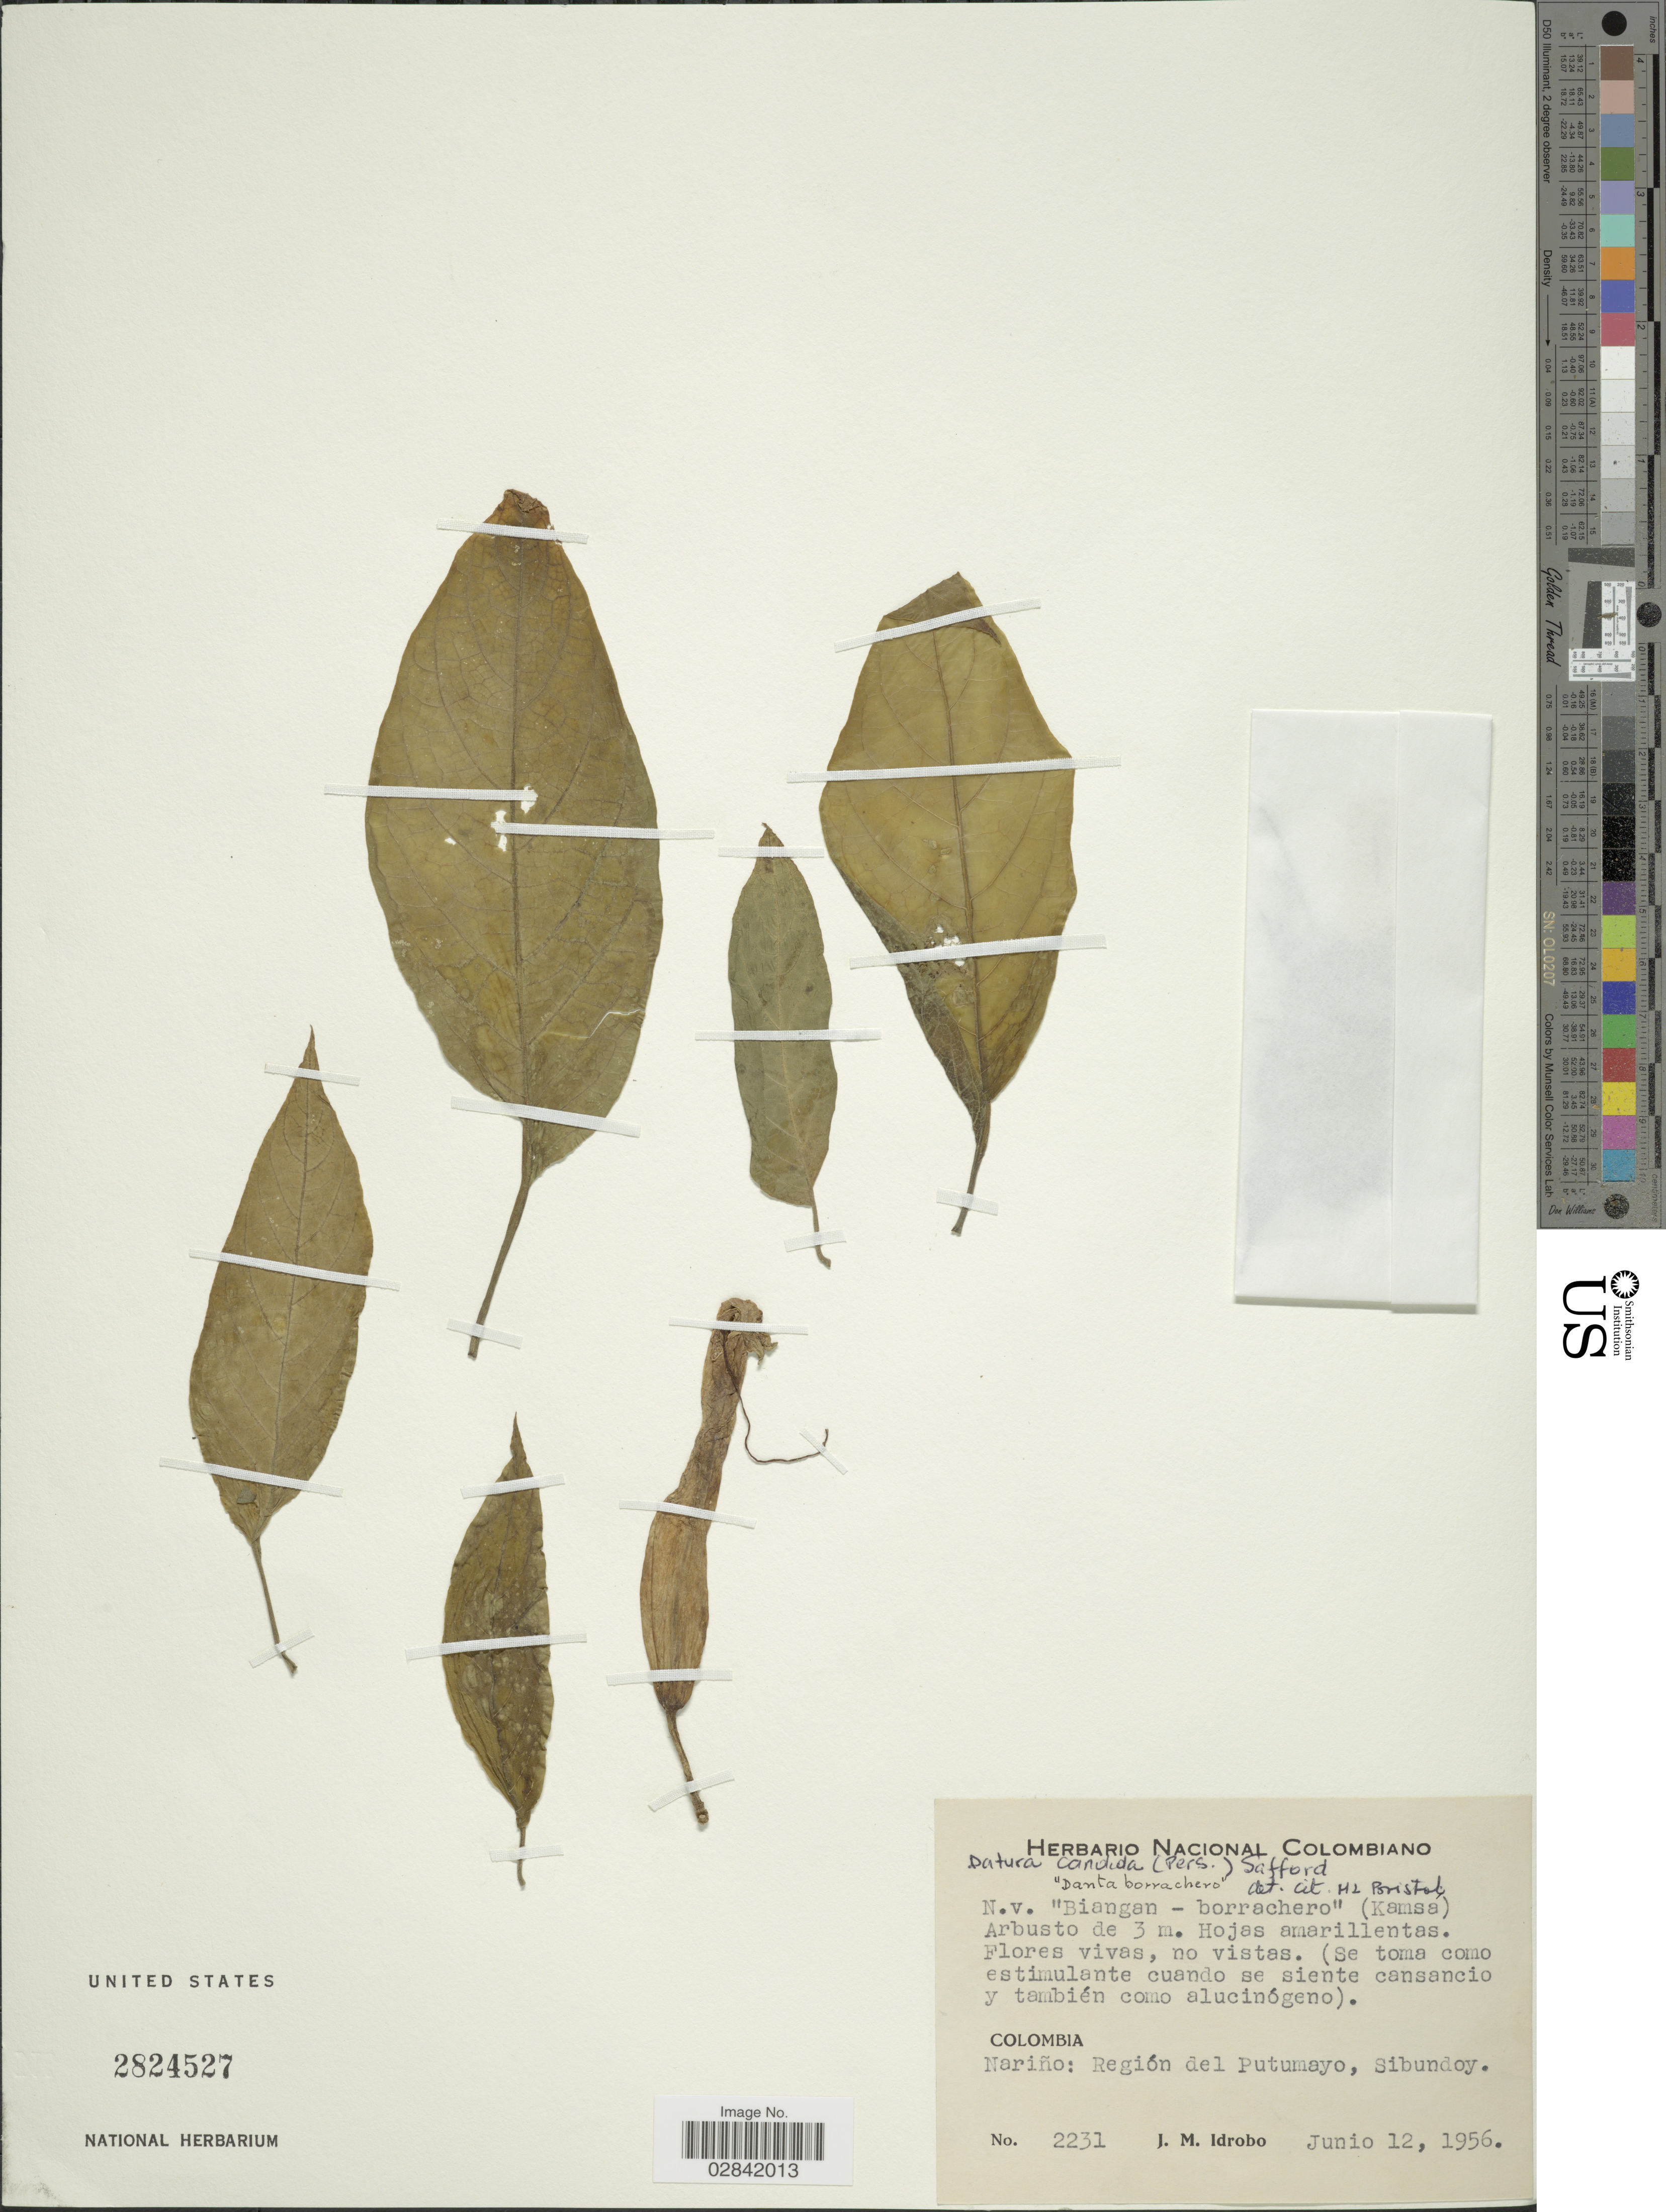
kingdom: Plantae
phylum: Tracheophyta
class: Magnoliopsida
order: Solanales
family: Solanaceae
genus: Brugmansia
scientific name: Brugmansia x candida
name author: Pers.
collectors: J. M. Idrobo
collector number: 2231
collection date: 1956-06-12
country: Colombia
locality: Nariño: Región del Putumayo, Sibundoy.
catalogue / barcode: US 2824527